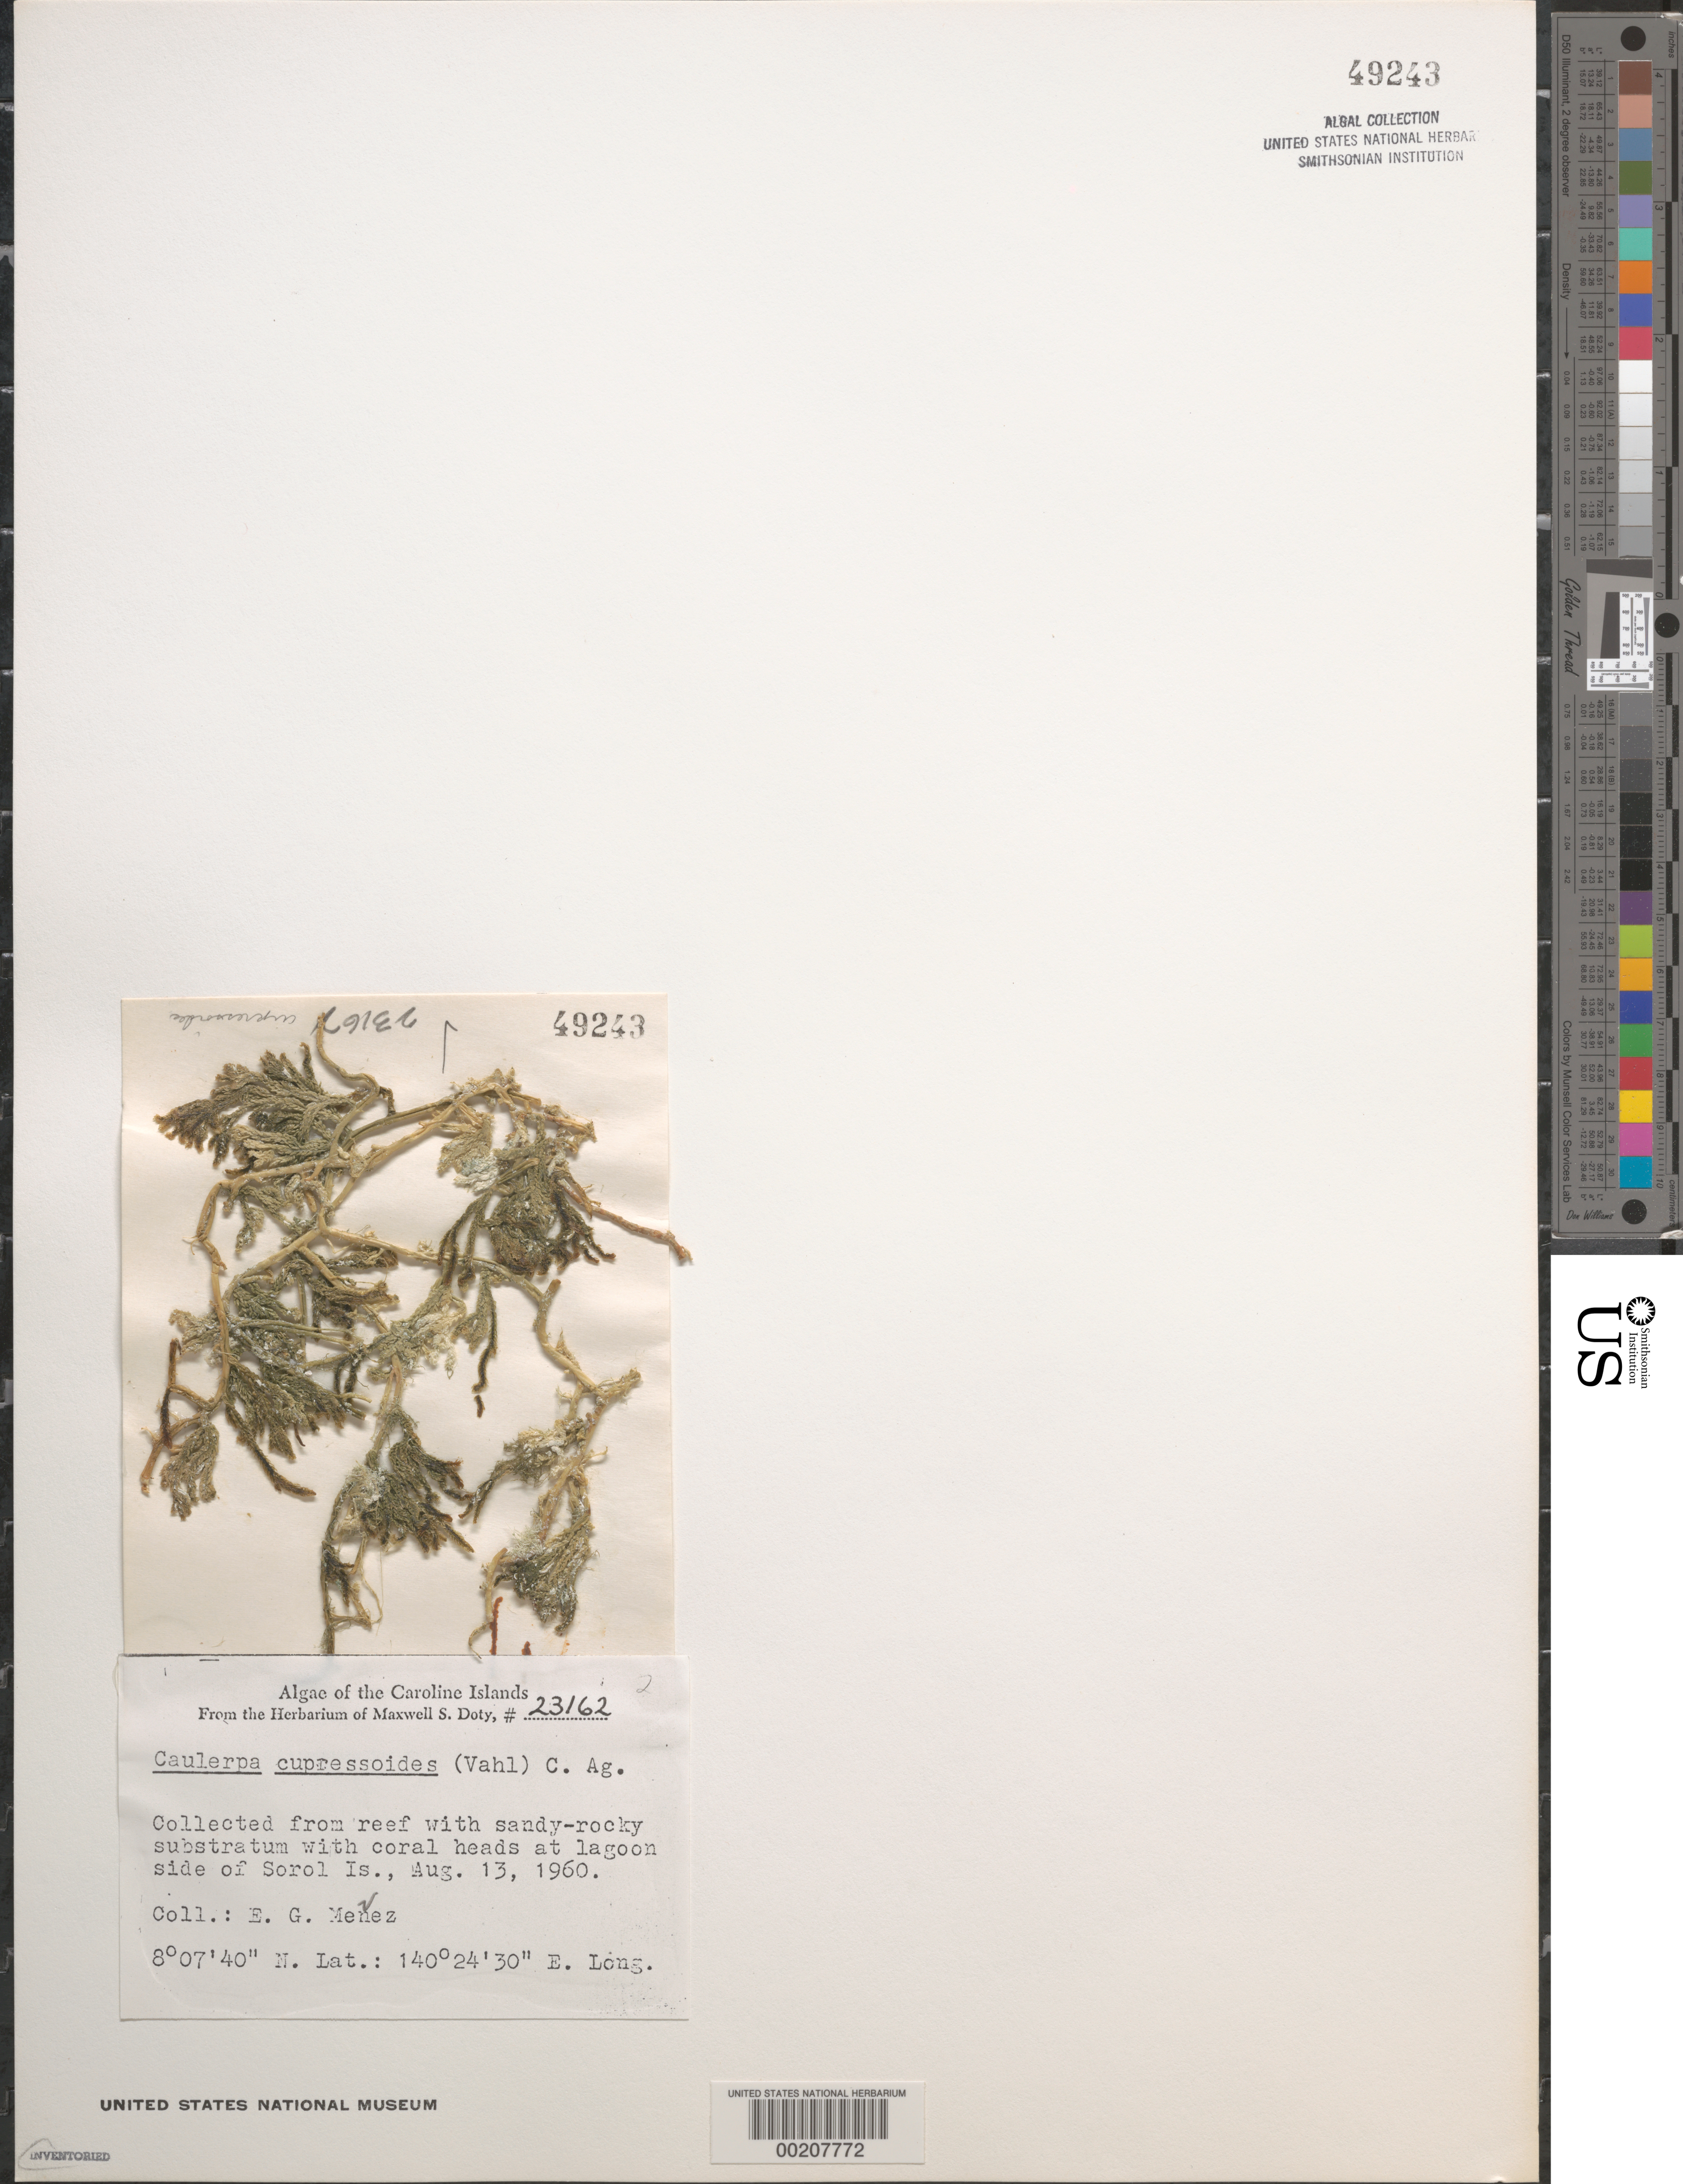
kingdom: Plantae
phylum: Chlorophyta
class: Ulvophyceae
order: Bryopsidales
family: Caulerpaceae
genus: Caulerpa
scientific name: Caulerpa cupressoides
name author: (Vahl) C. Agardh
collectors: Meñez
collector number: MSD 23162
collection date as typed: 13 Aug 1960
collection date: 1960-08-13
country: Micronesia, Federated States of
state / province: Yap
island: Sorol Atoll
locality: Sorel Islet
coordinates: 8 07' 40" N, 140 24' 30" E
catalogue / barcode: US 49243